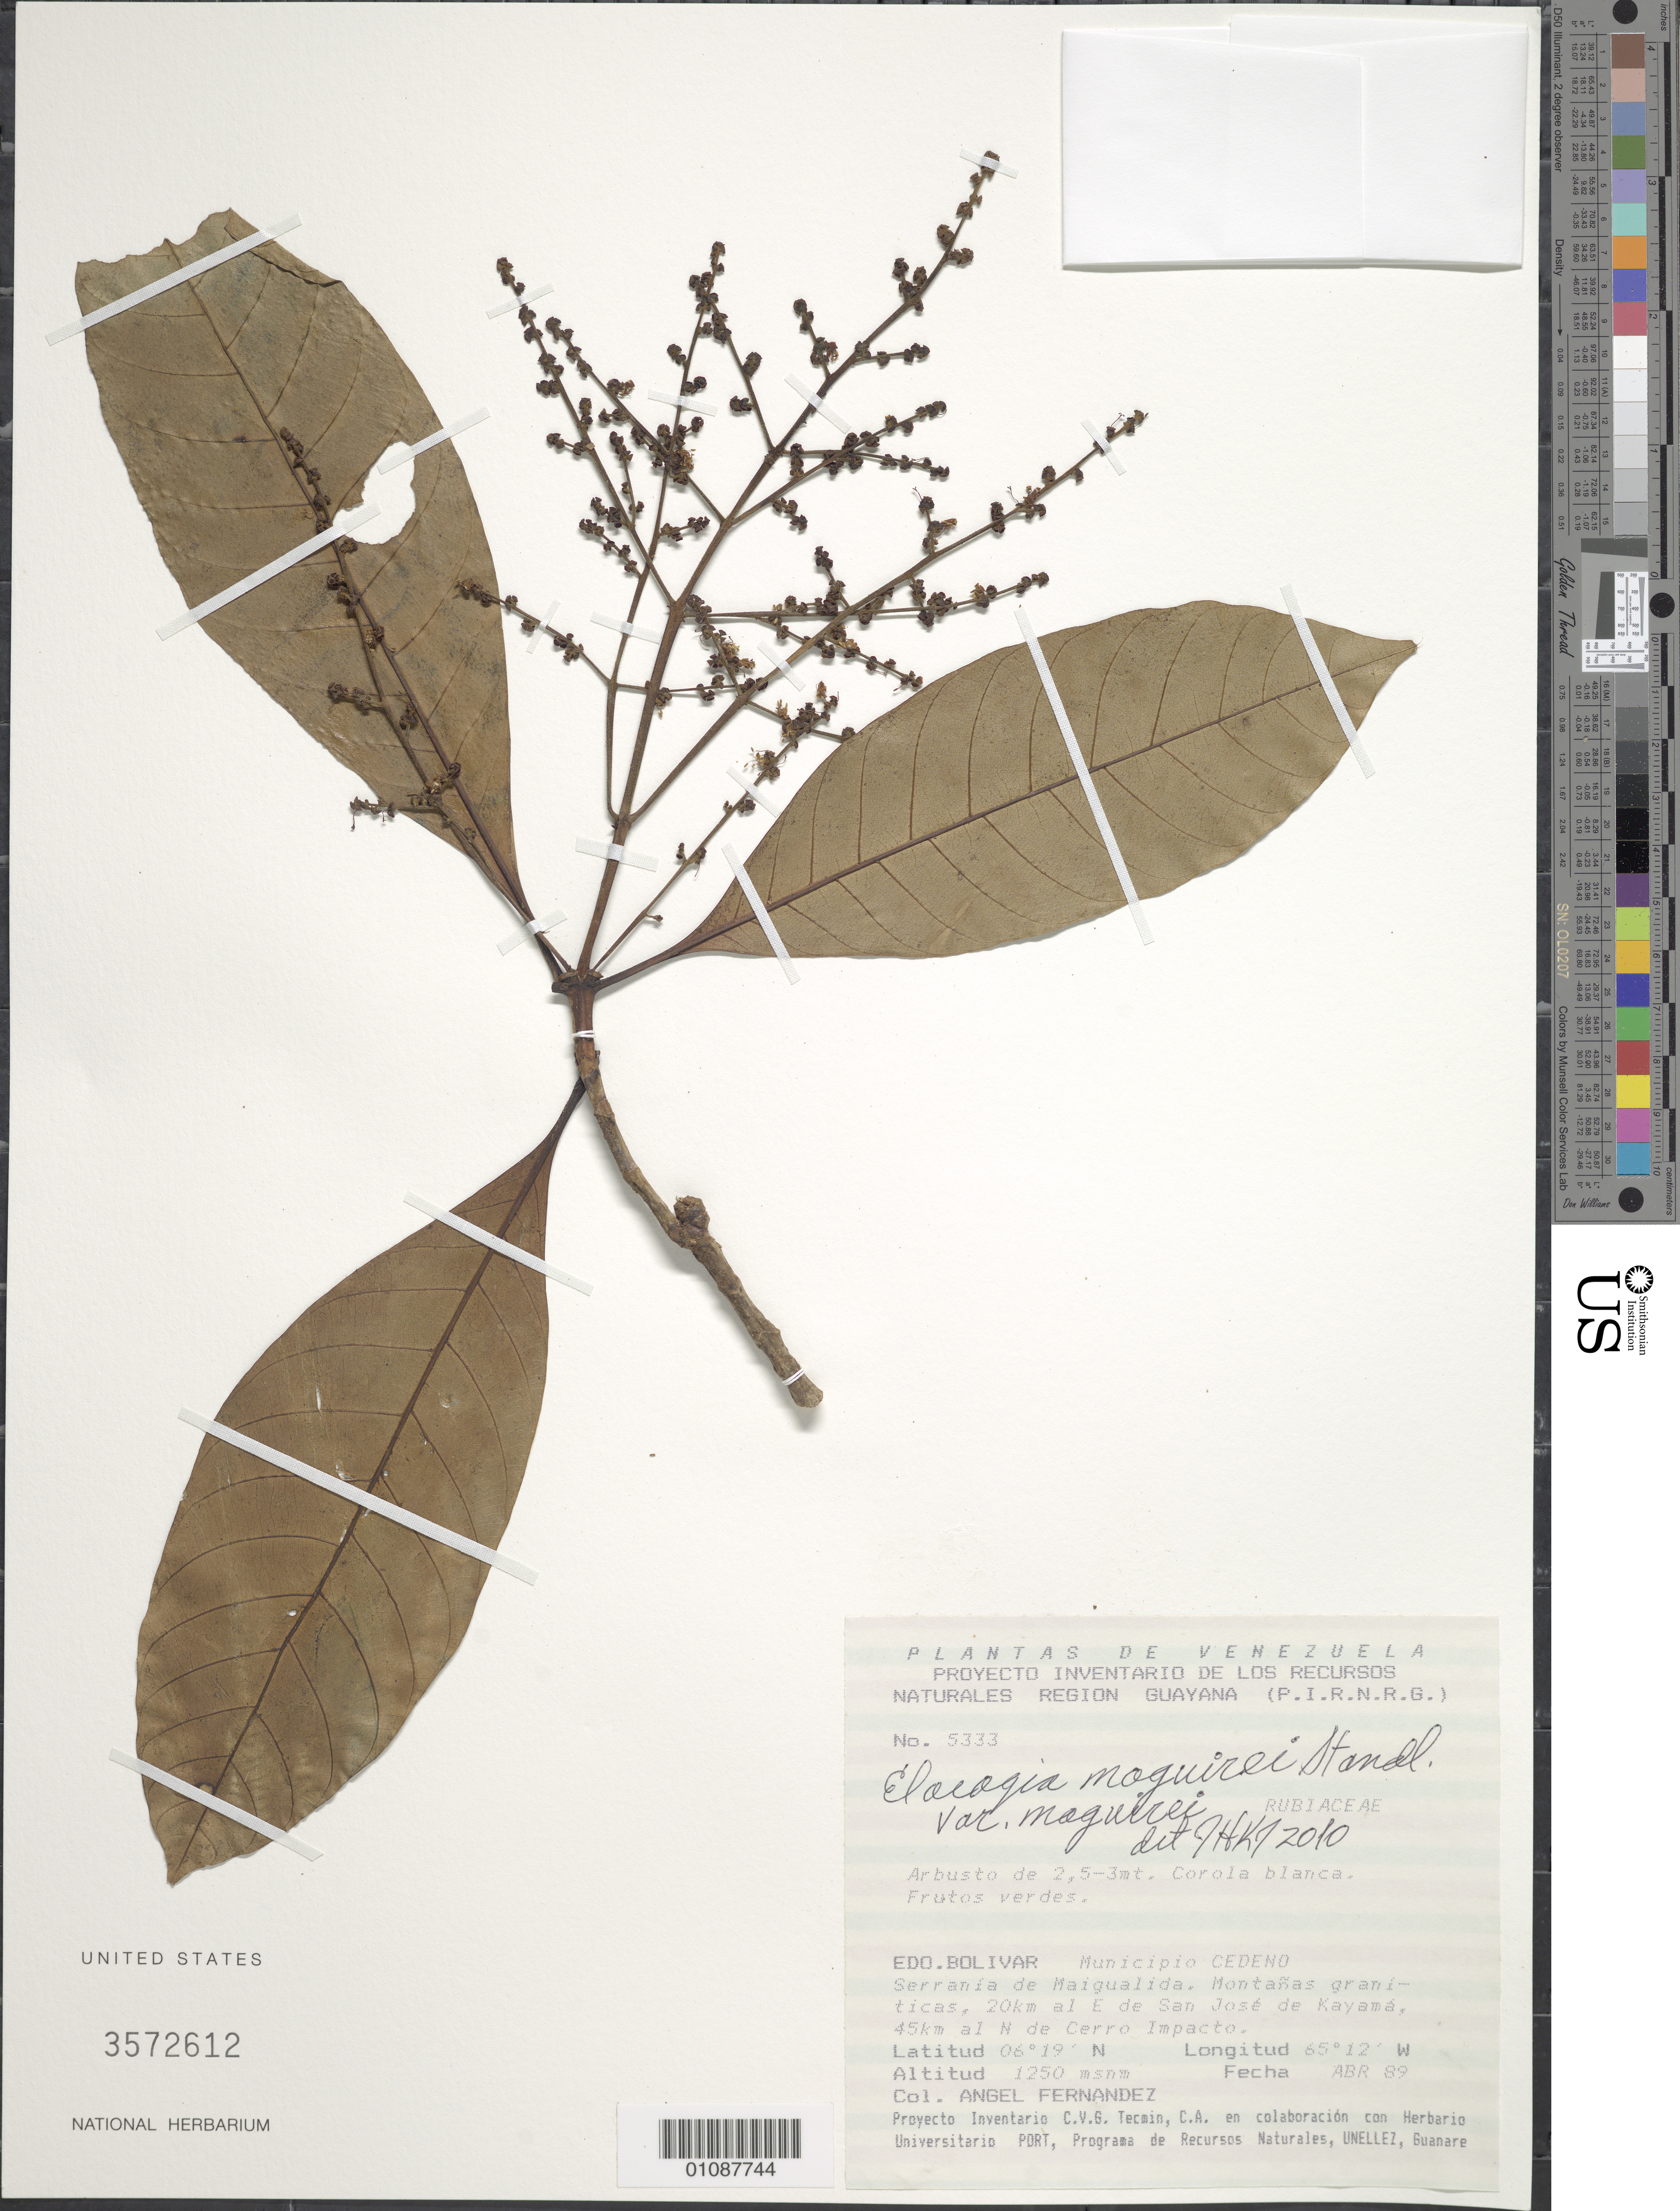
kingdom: Plantae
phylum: Tracheophyta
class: Magnoliopsida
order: Gentianales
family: Rubiaceae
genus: Elaeagia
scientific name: Elaeagia maguirei var. maguirei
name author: Standl.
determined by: Kirkbride, J. H.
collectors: A. Fernández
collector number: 5333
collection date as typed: Apr-89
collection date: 1989-04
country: Venezuela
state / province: Bolívar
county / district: Cedeño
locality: Serrania de Maigualida, 20 km E de San José de Kayamá, 45 km N de Cerro Impacto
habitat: Montanas graniticas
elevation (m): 1250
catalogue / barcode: US 3572612